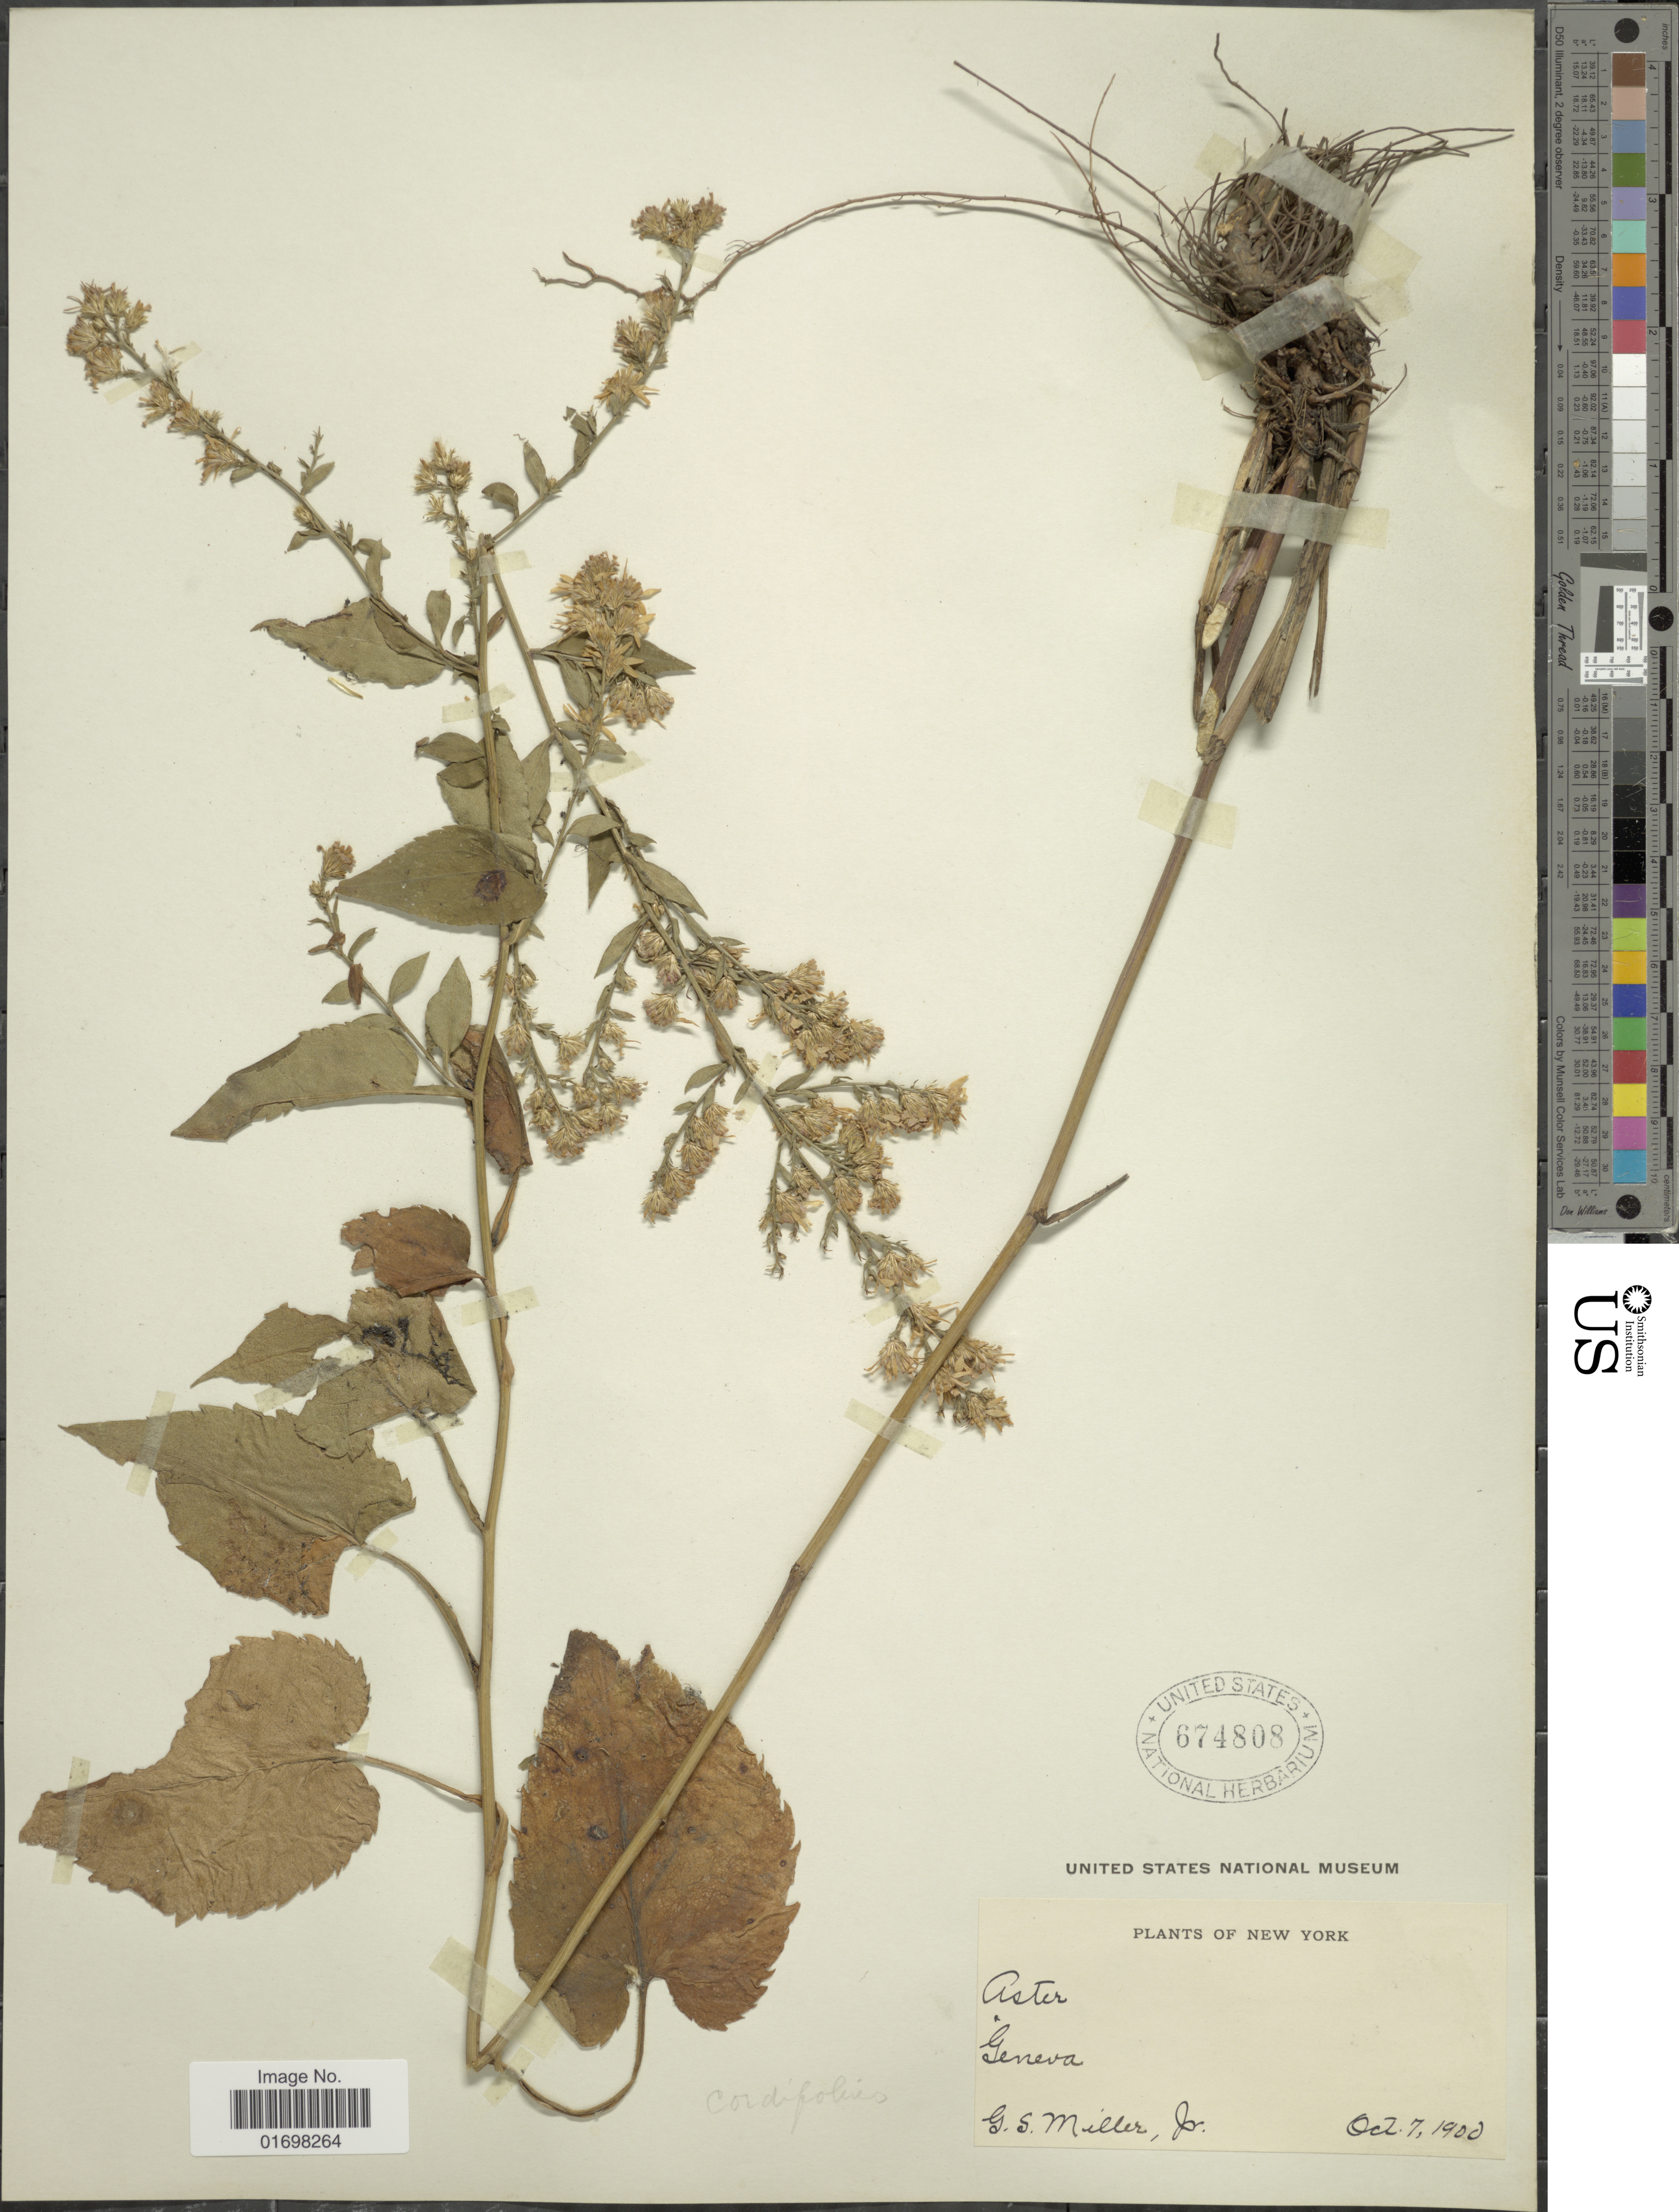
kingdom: Plantae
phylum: Tracheophyta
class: Magnoliopsida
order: Asterales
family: Asteraceae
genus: Symphyotrichum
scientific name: Symphyotrichum cordifolium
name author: (L.) G.L. Nesom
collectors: G. S. Miller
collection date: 1900-10-07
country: United States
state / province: New York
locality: Geneva.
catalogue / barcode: US 674808